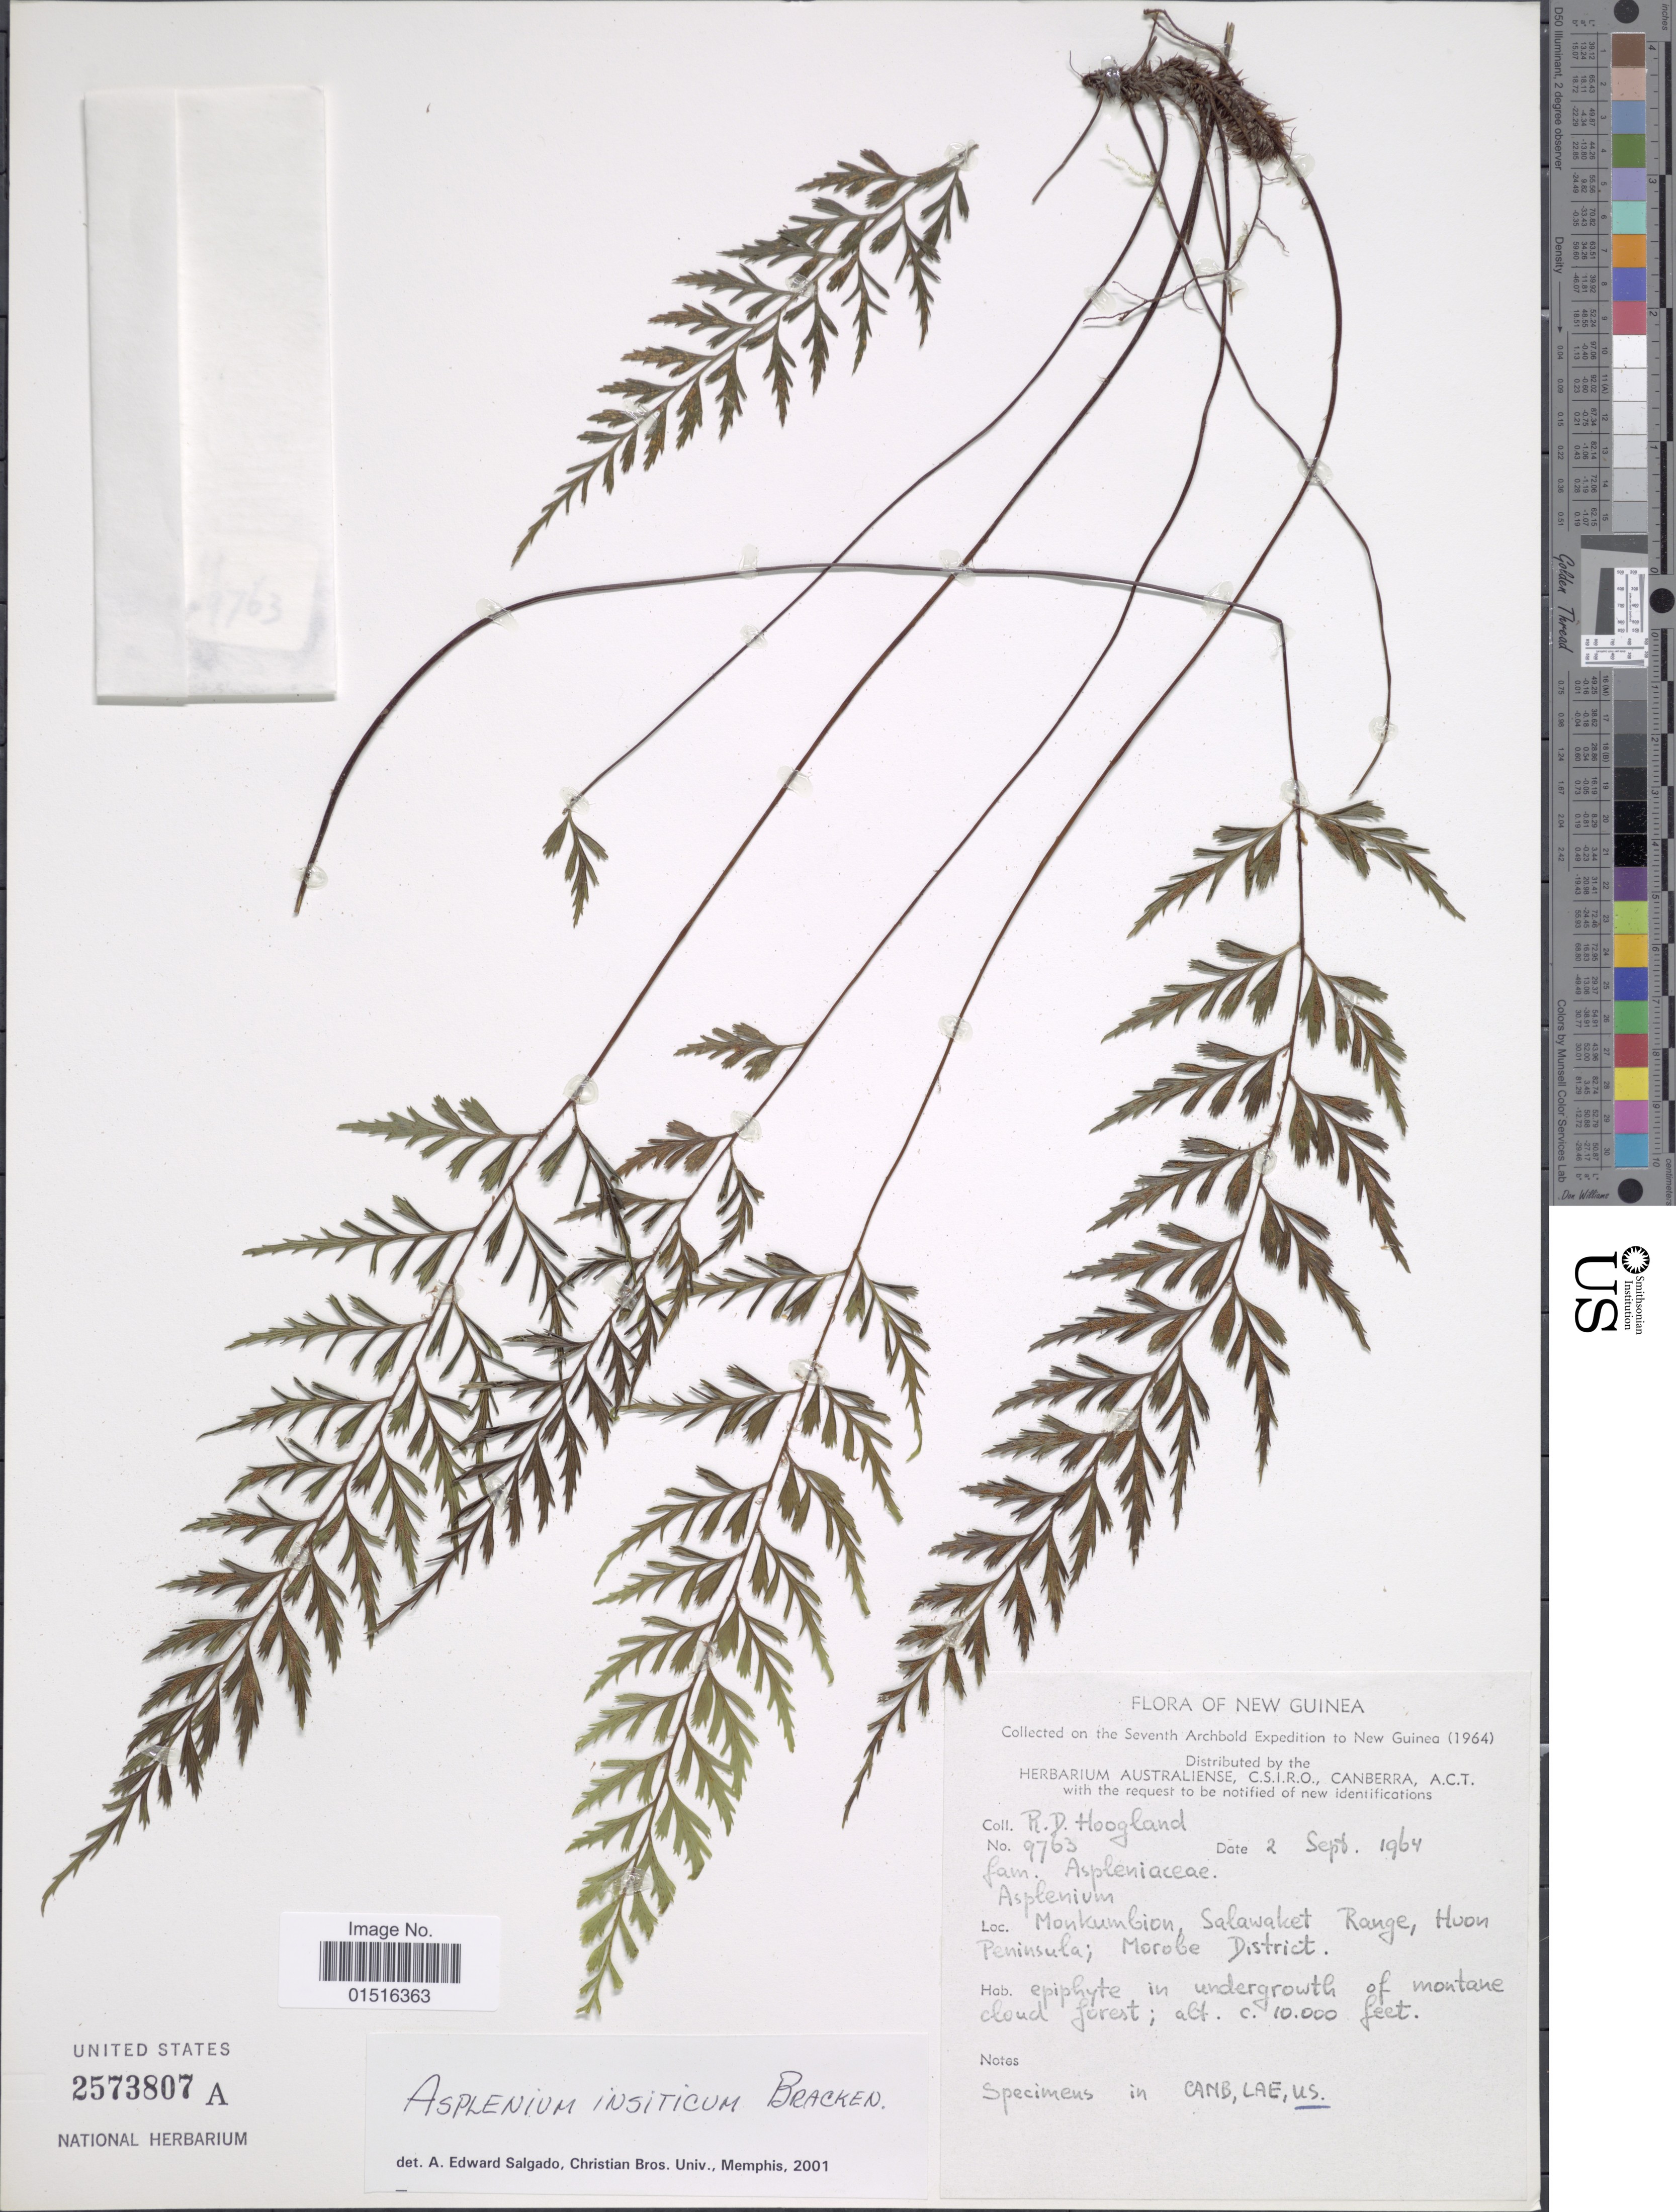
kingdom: Plantae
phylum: Tracheophyta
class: Polypodiopsida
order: Polypodiales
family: Aspleniaceae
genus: Asplenium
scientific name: Asplenium insiticium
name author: Brack. in Wilkes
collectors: R. D. Hoogland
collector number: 9763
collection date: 1964-09-02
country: Papua New Guinea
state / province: Morobe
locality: Monkumbion, Salawaket Range, Huon Peninsula, Morobe District [interpreted]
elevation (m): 3048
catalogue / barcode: US 2573807A